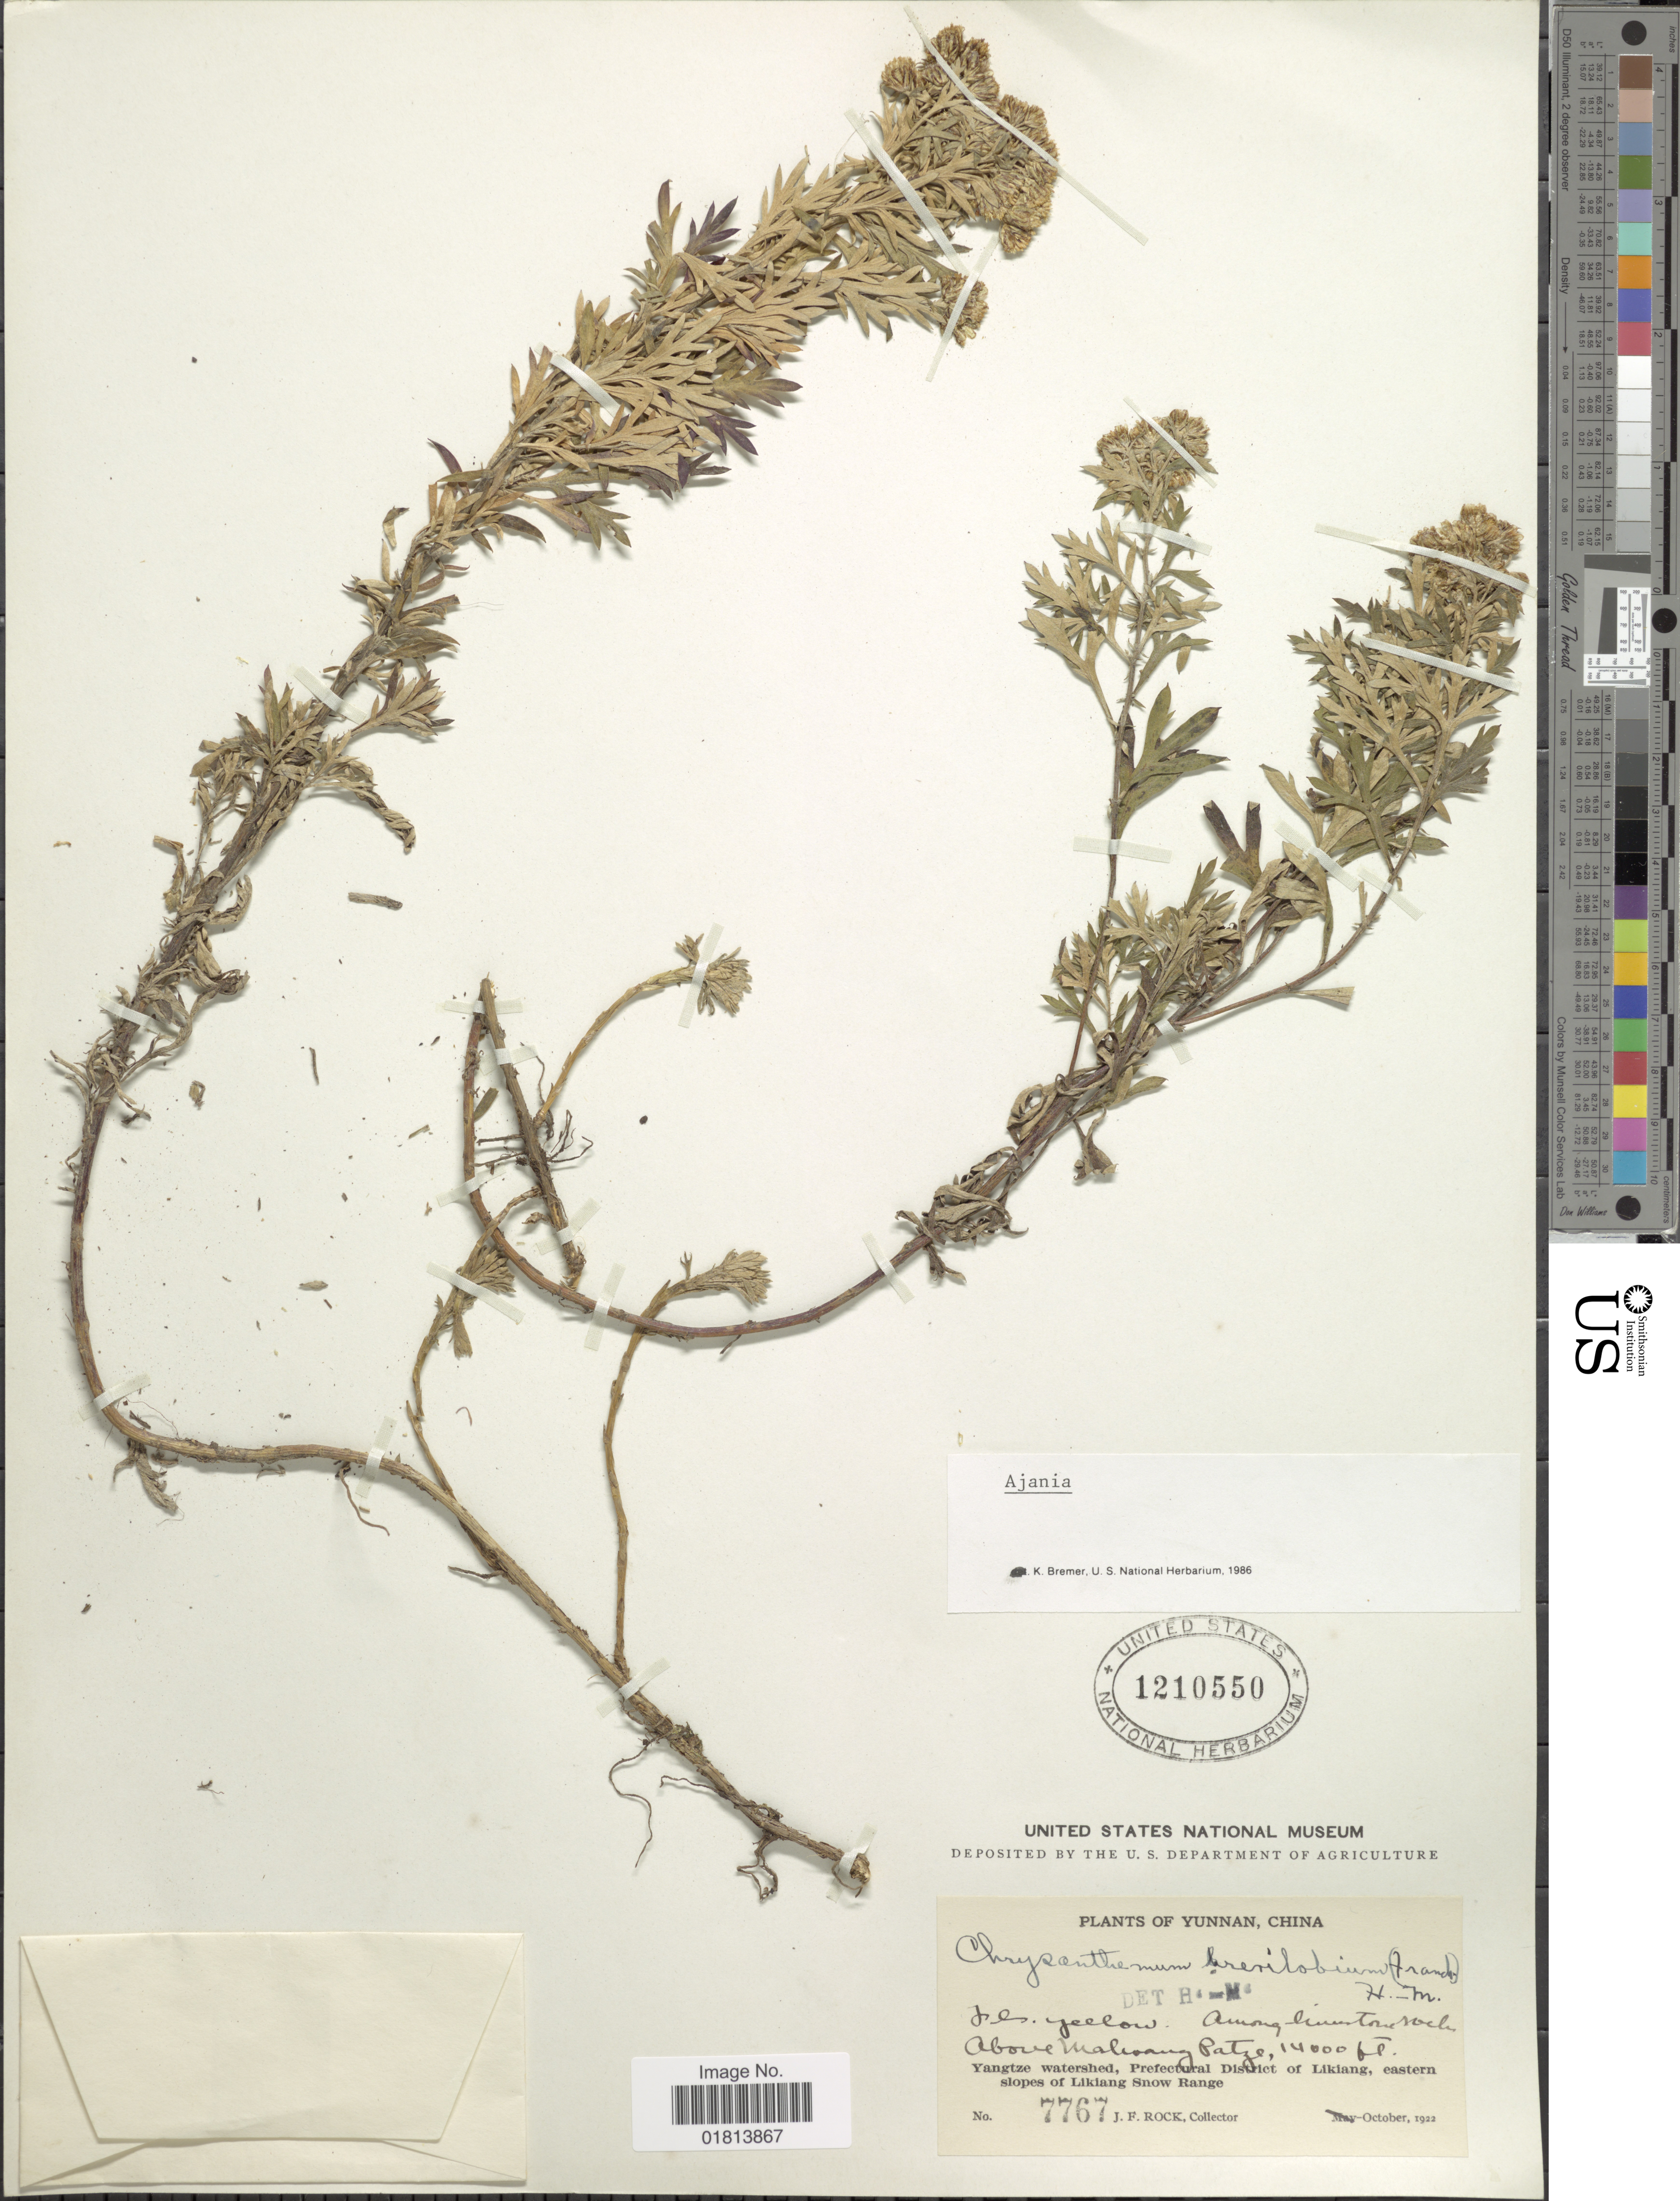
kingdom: Plantae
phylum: Tracheophyta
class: Magnoliopsida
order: Asterales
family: Asteraceae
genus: Ajania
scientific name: Ajania breviloba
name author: (Franch. ex Hand.-Mazz.) Y. Ling & C. Shih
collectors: J. Rock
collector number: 7767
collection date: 1922-10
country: China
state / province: Yunnan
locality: Above Makoang Patze, Yangtze watershed, Prefectural District of Likiang, eastern slopes of Likiang Snow Range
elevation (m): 4267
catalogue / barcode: US 1210550